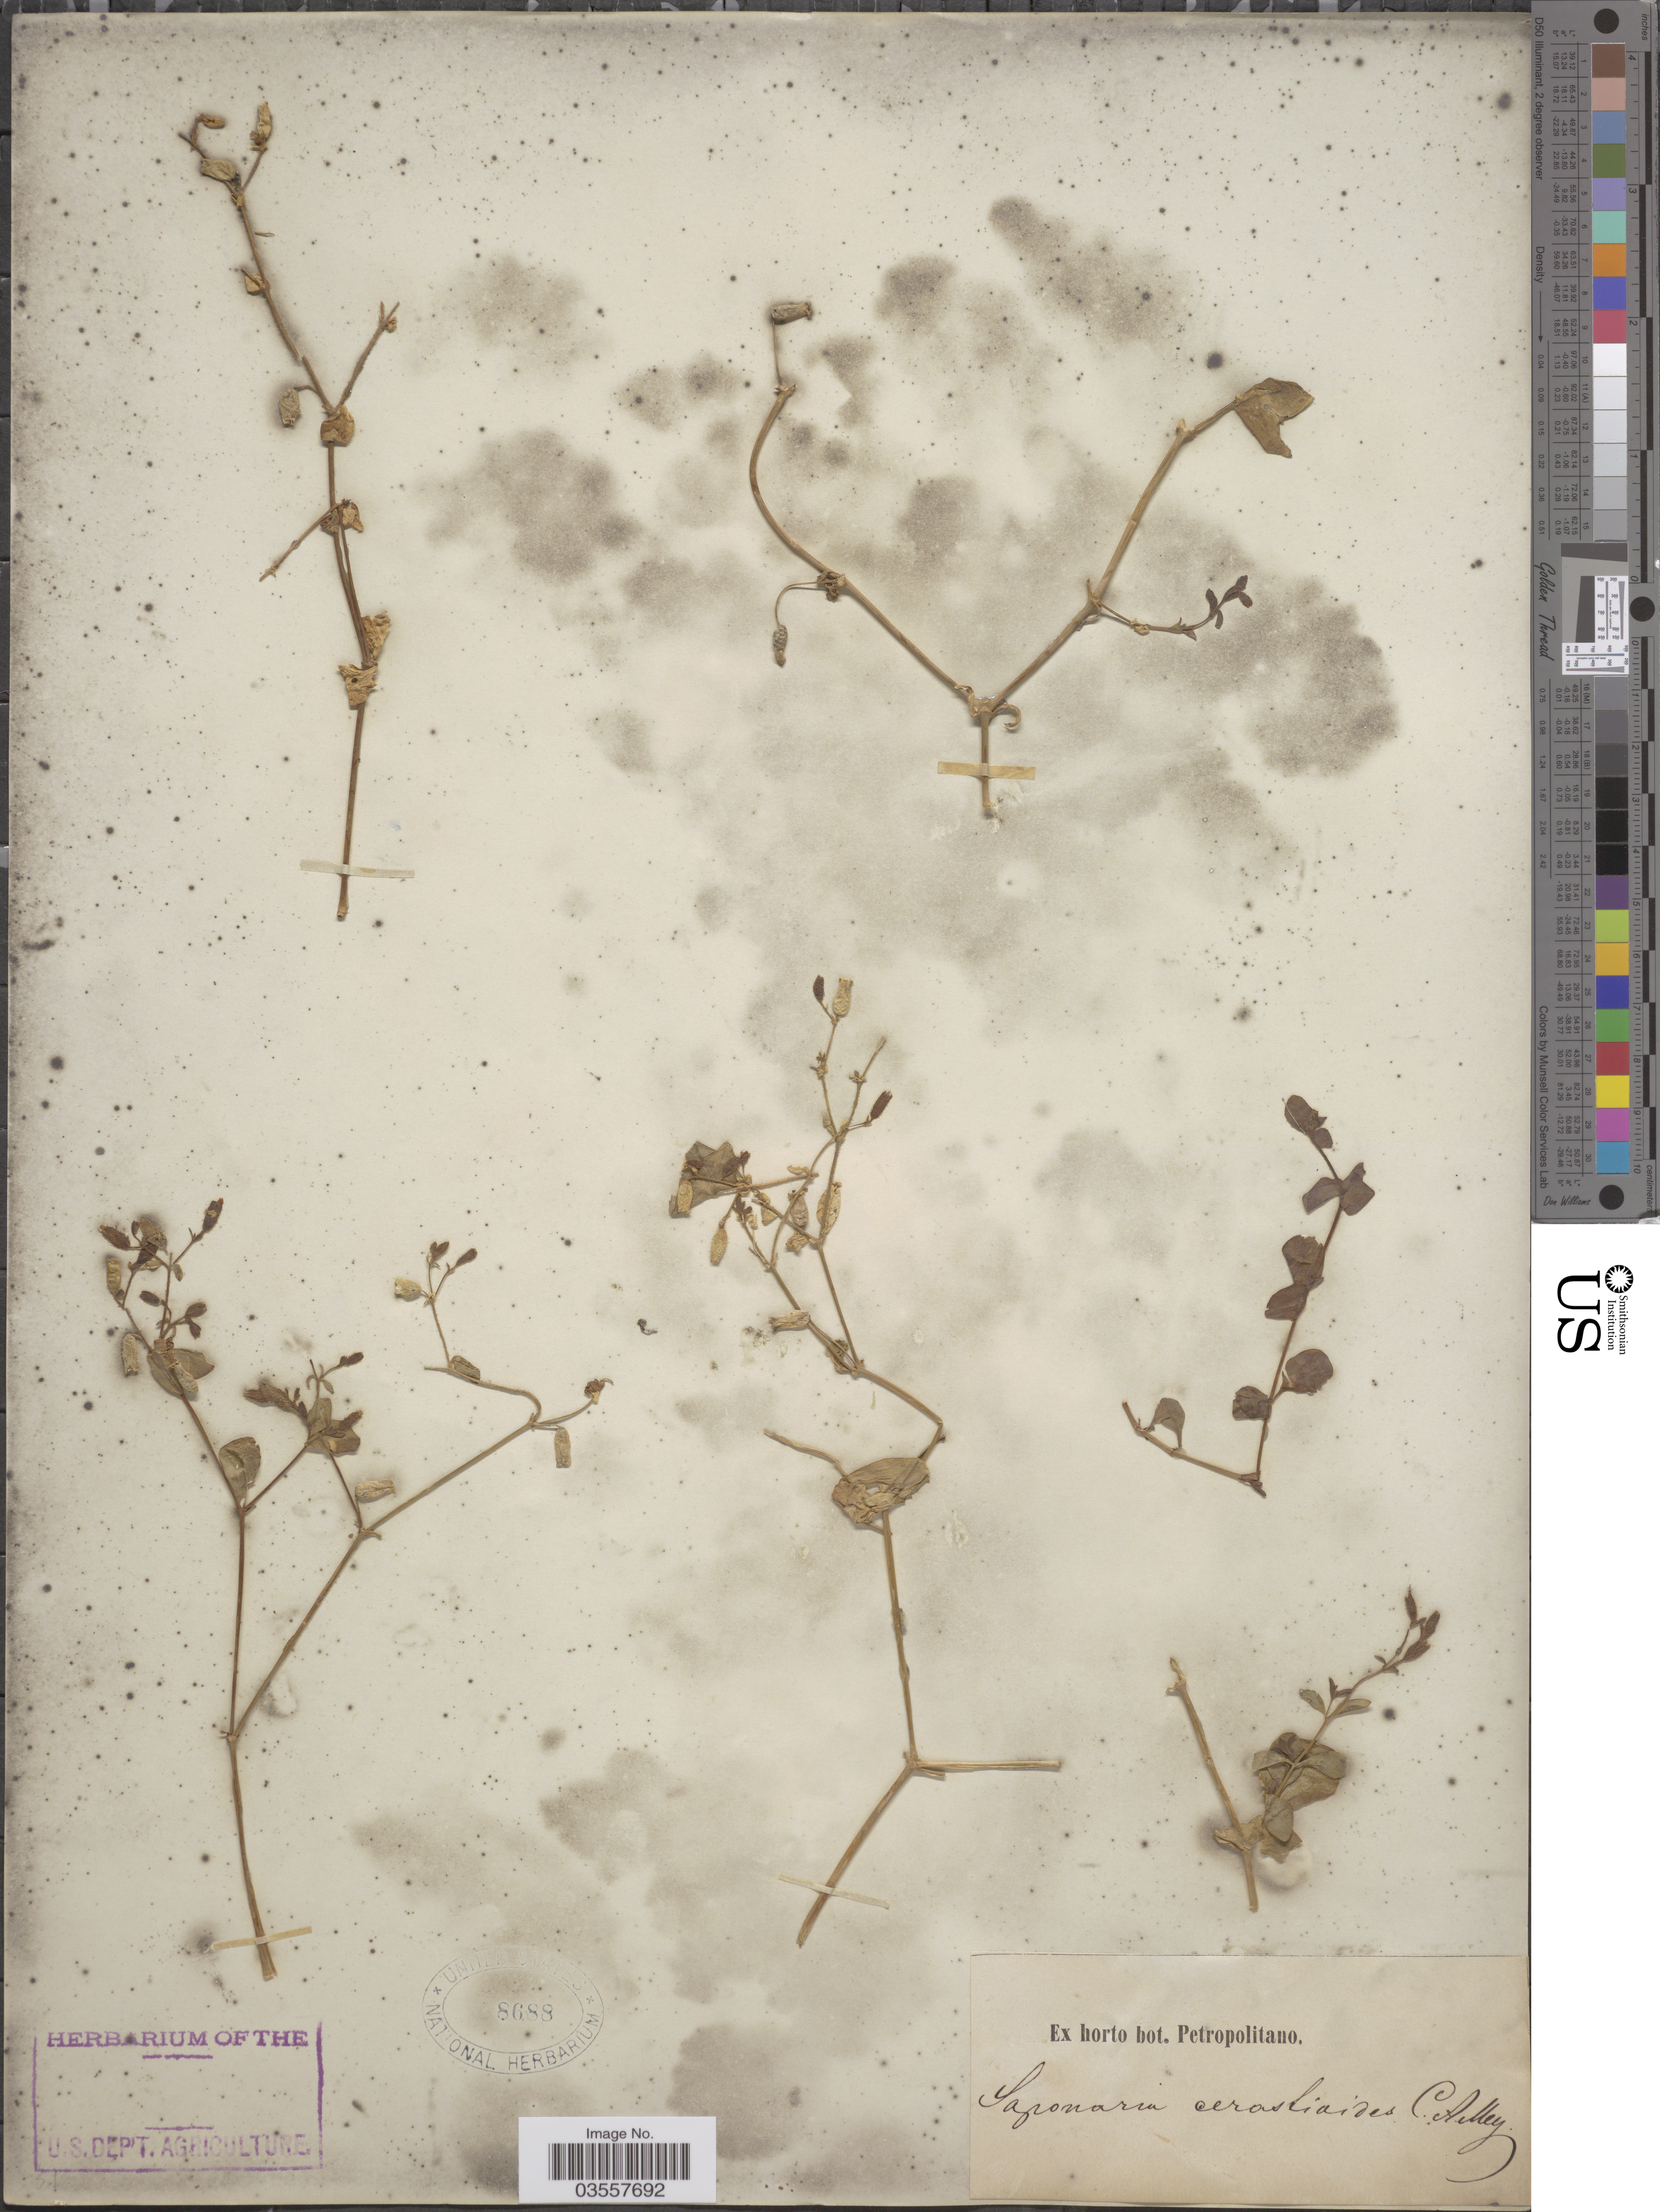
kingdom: Plantae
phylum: Tracheophyta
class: Magnoliopsida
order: Caryophyllales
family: Caryophyllaceae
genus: Saponaria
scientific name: Saponaria cerastoides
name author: Fisch. ex C.A. Mey.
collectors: ex Horto Bot. Petropolitano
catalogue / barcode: US 8688